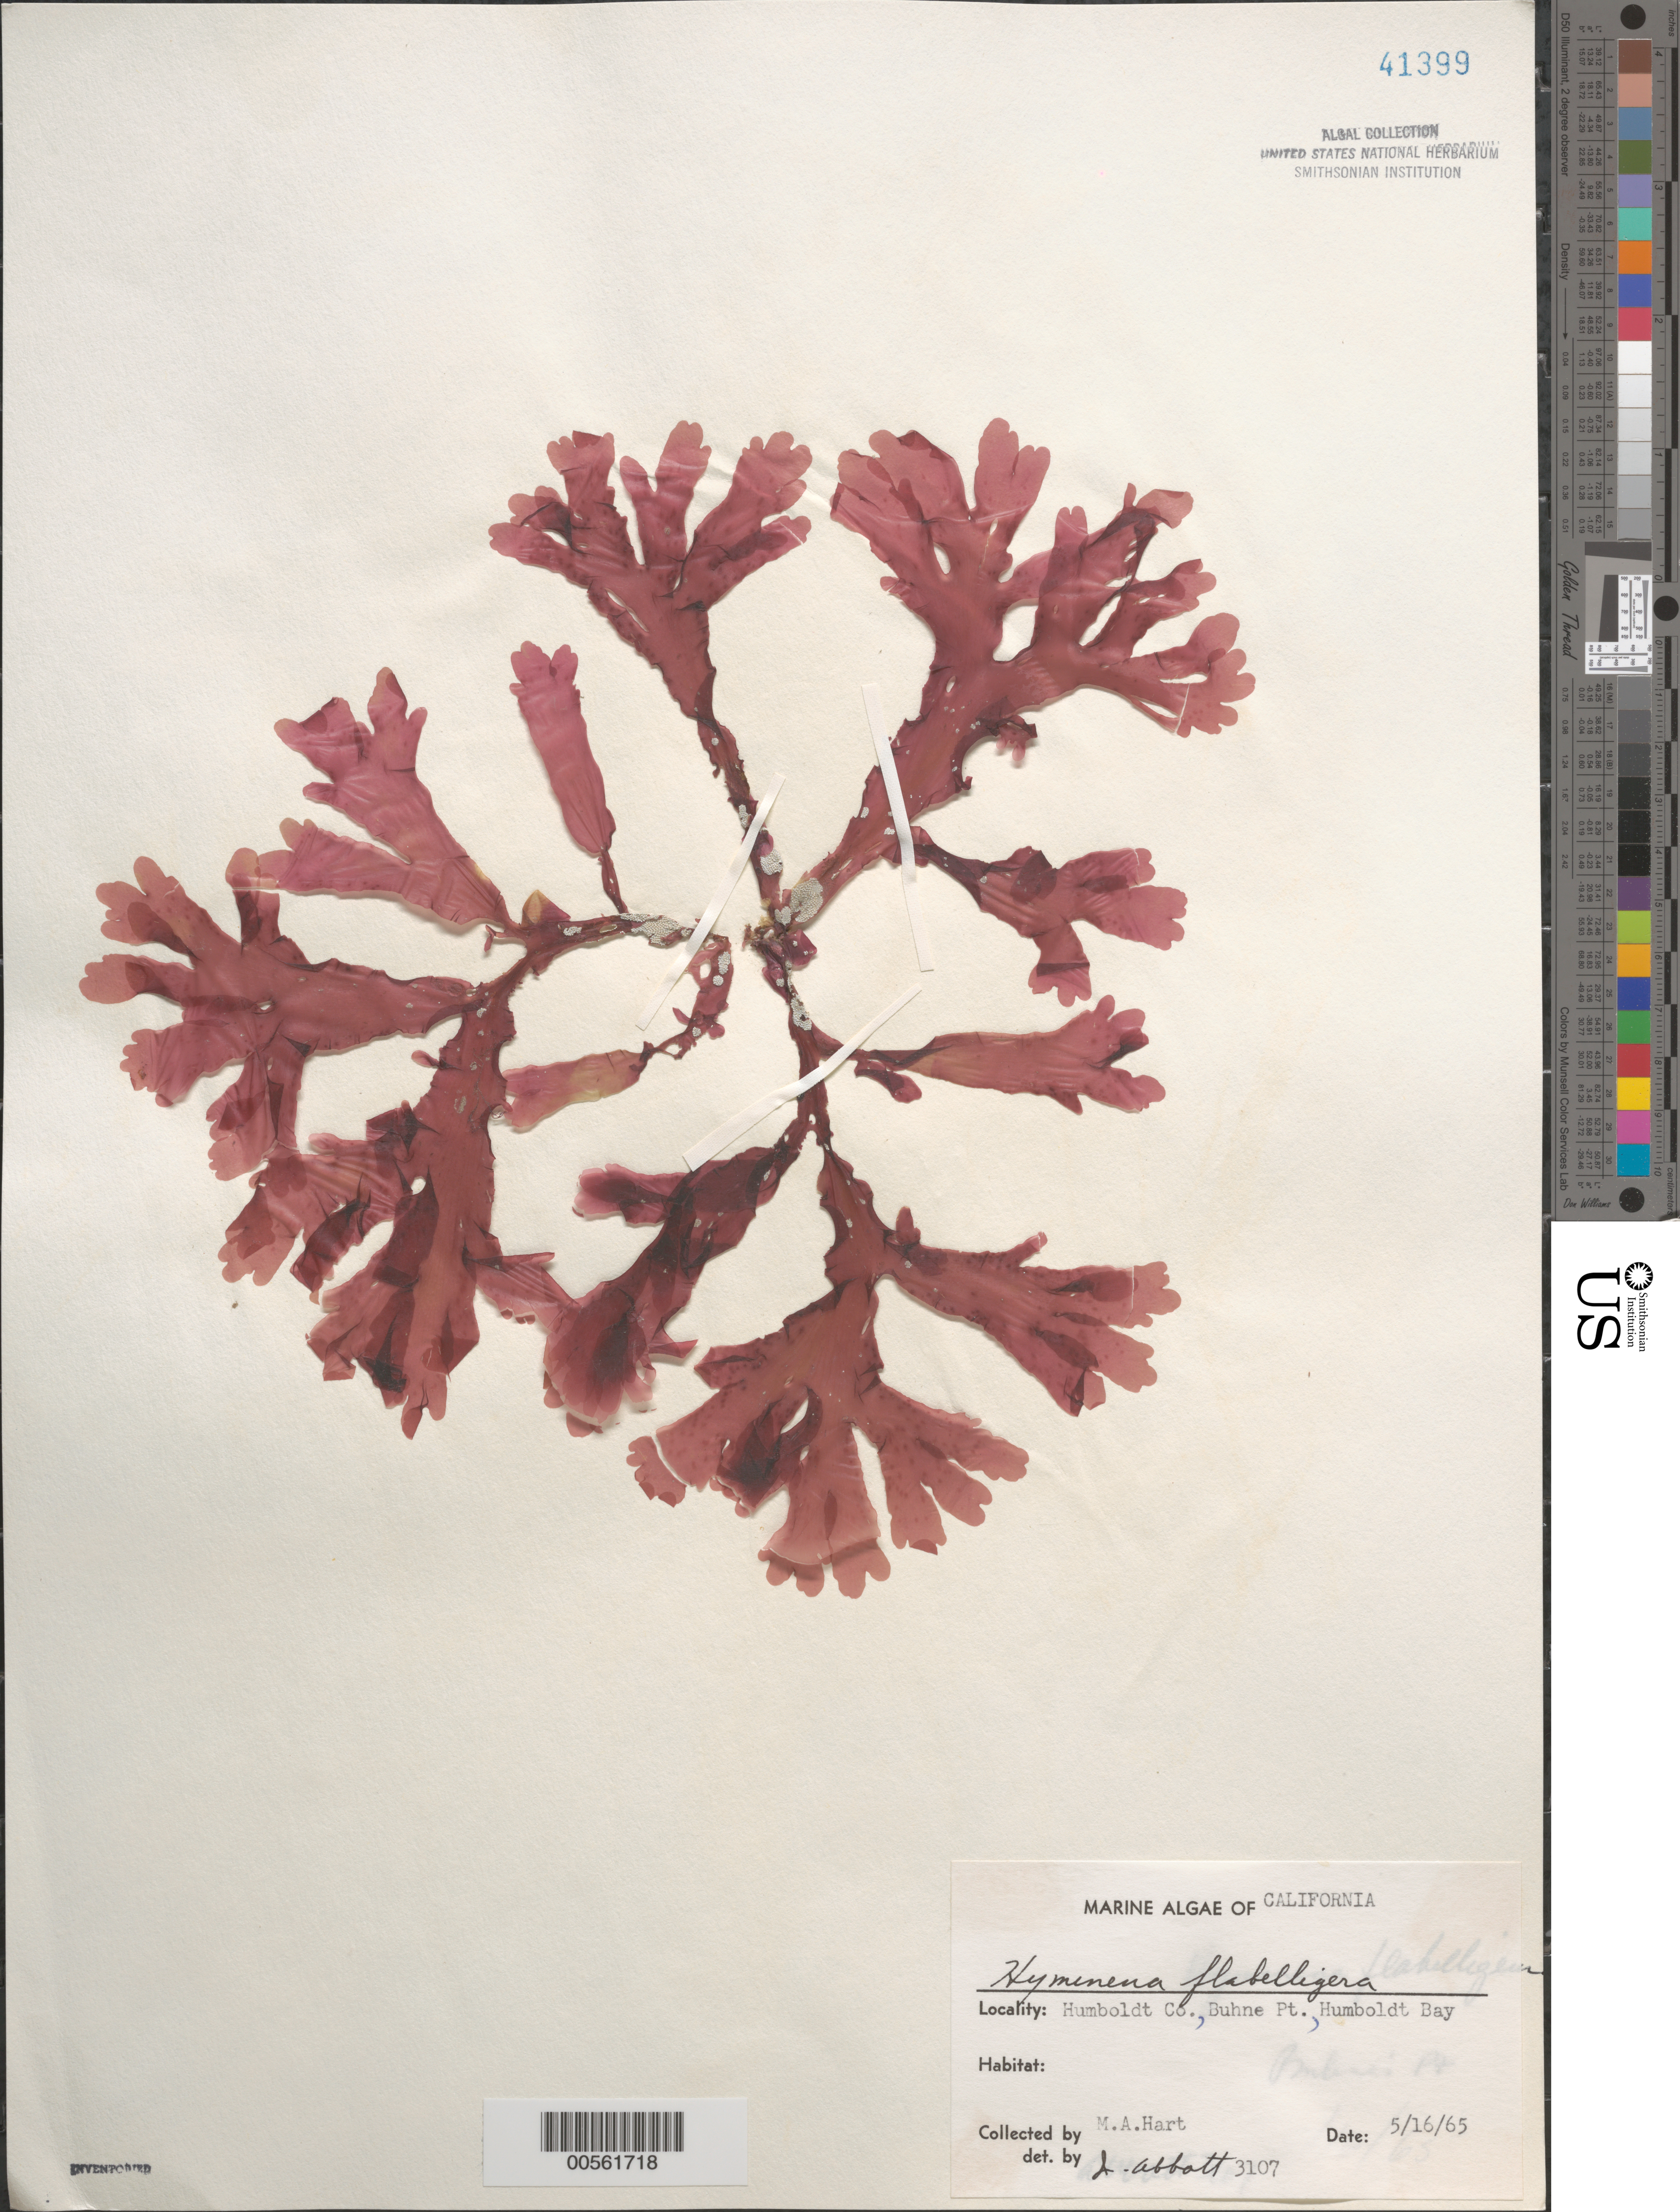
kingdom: Plantae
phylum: Rhodophyta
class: Florideophyceae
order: Ceramiales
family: Delesseriaceae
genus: Hymenena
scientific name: Hymenena flabelligera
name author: (J. Agardh) Kylin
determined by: Abbott, Isabella A.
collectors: M. A. Hart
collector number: IAA 3107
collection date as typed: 16 May 1965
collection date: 1965-05-16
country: United States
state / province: California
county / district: Humboldt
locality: Buhne Point, Humboldt Bay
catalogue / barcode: US 41399